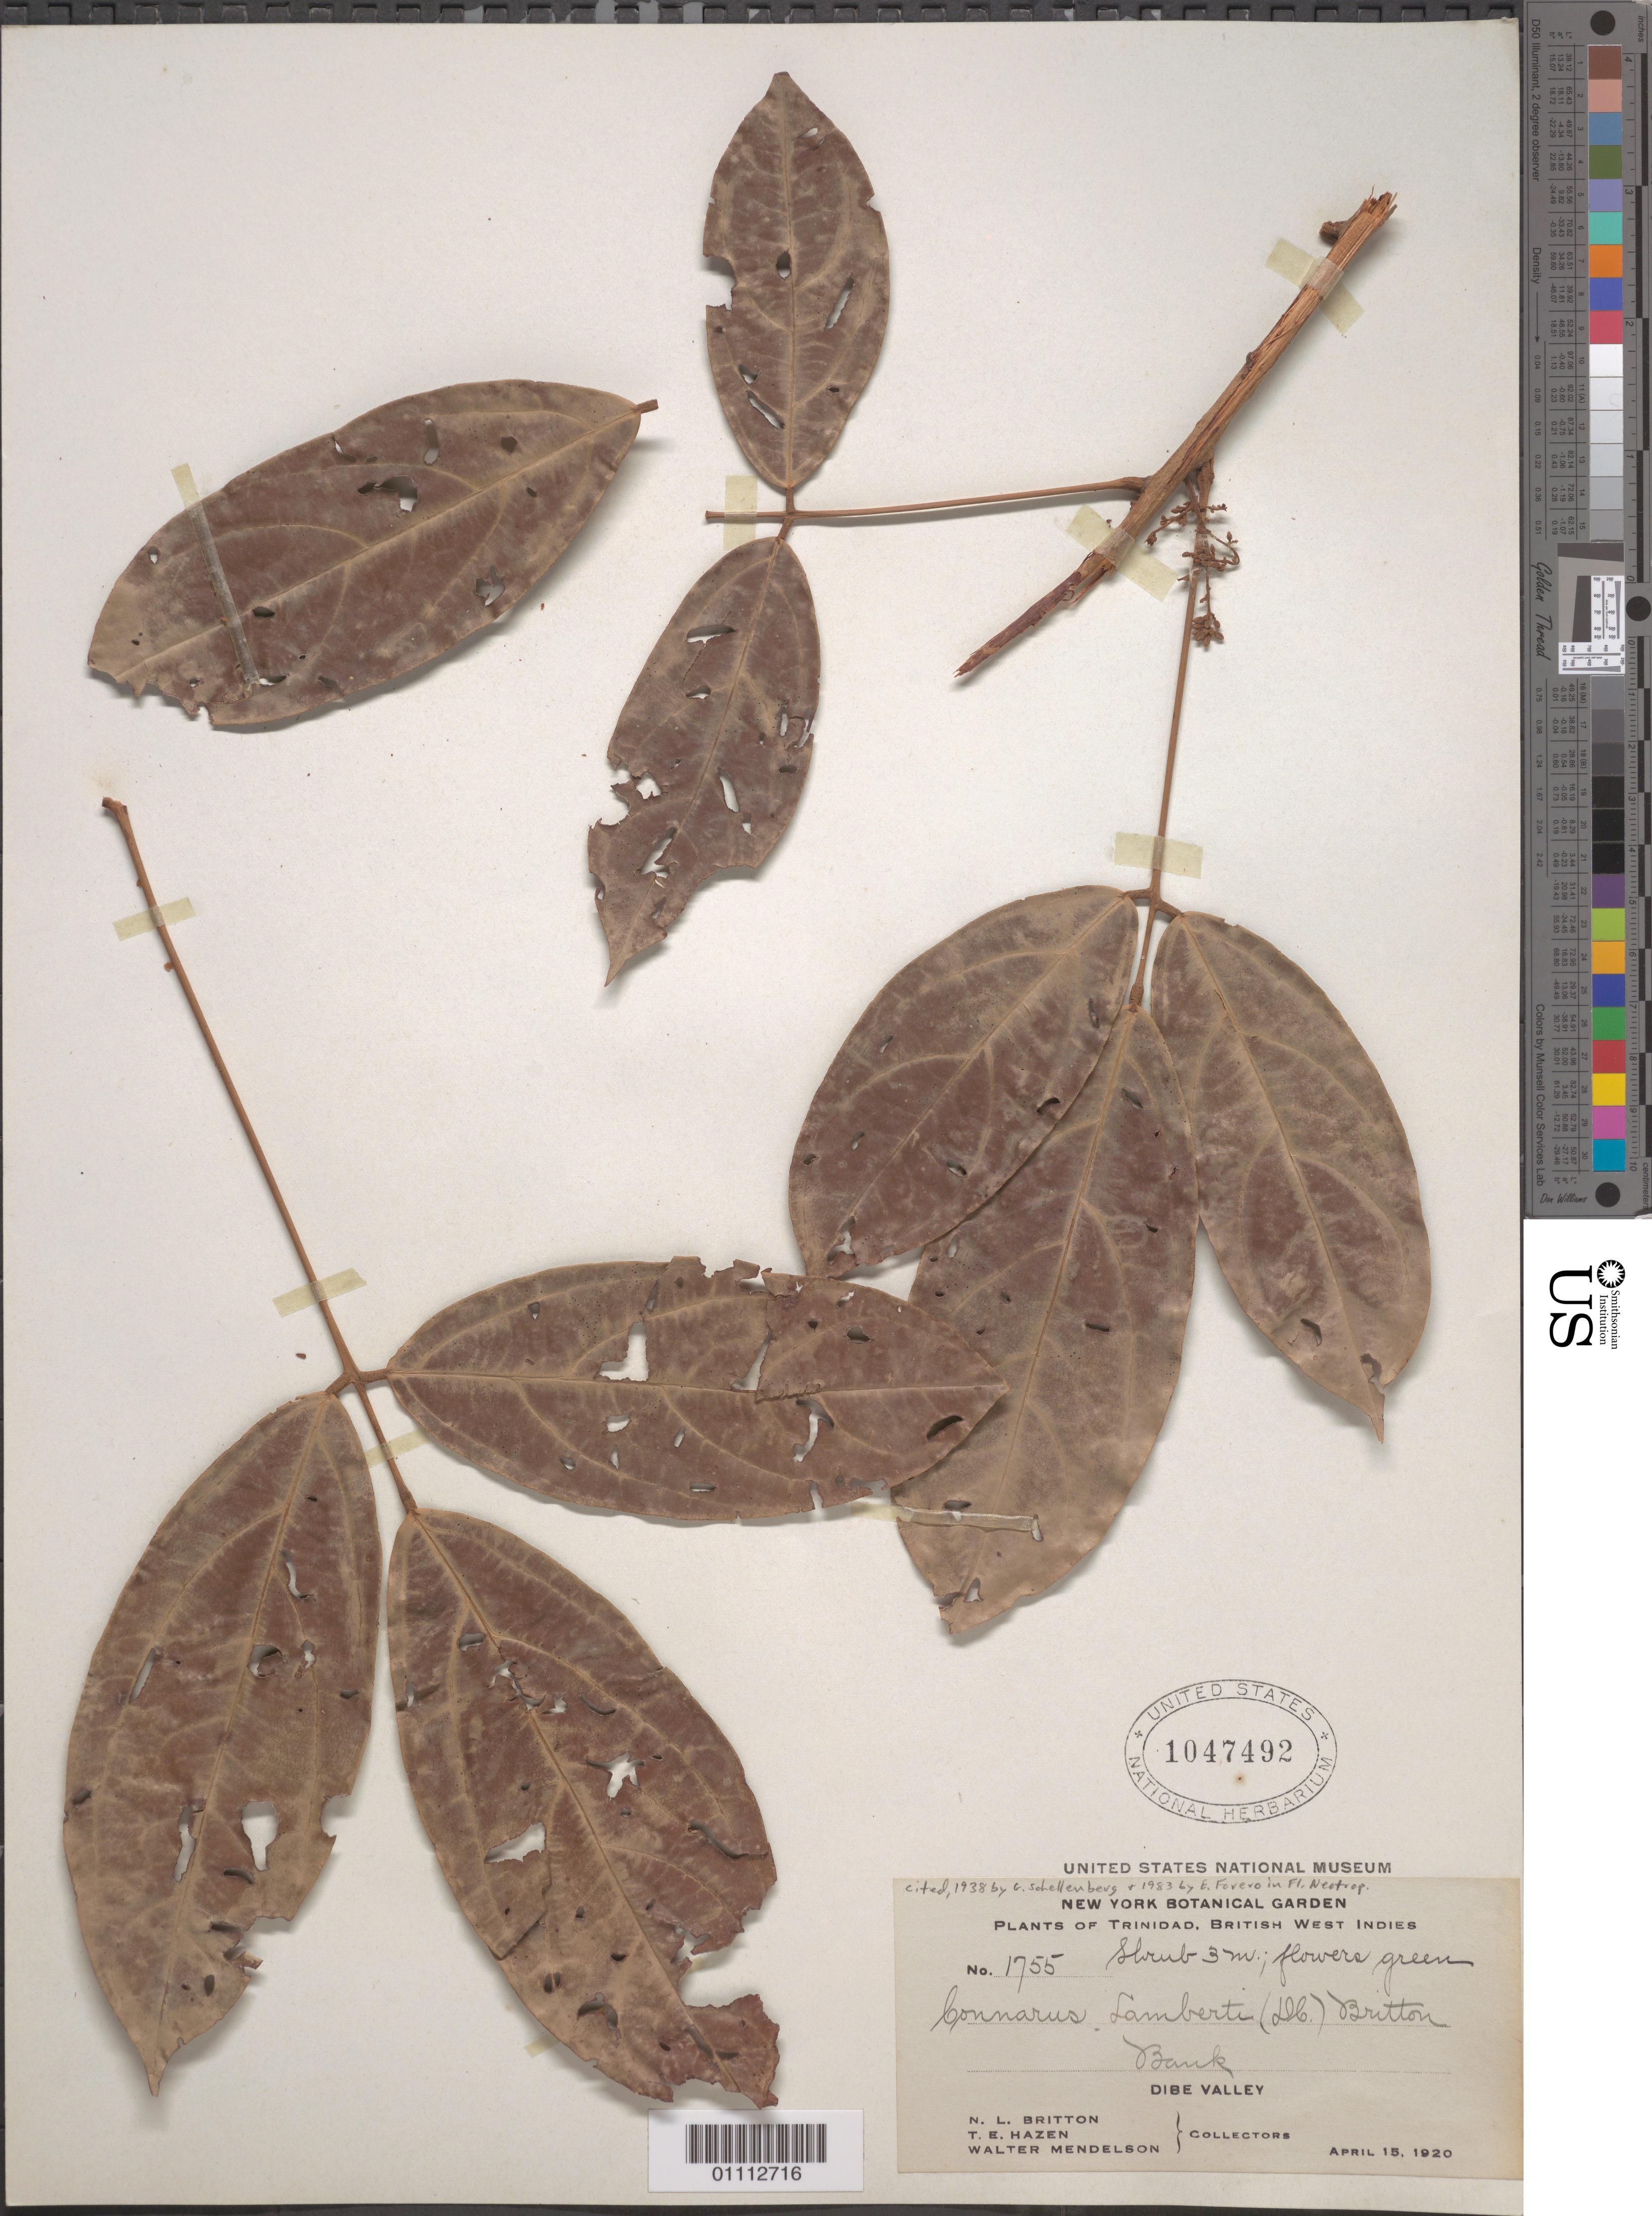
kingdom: Plantae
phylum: Tracheophyta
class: Magnoliopsida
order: Oxalidales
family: Connaraceae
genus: Connarus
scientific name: Connarus lambertii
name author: (DC.) Sagot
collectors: N. Britton, T. E. Hazen & W. Mendelson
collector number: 1755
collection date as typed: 15 Apr 1920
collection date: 1920-04-15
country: Trinidad and Tobago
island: Trinidad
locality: Bak of Dibe Valley.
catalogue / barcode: US 1047492